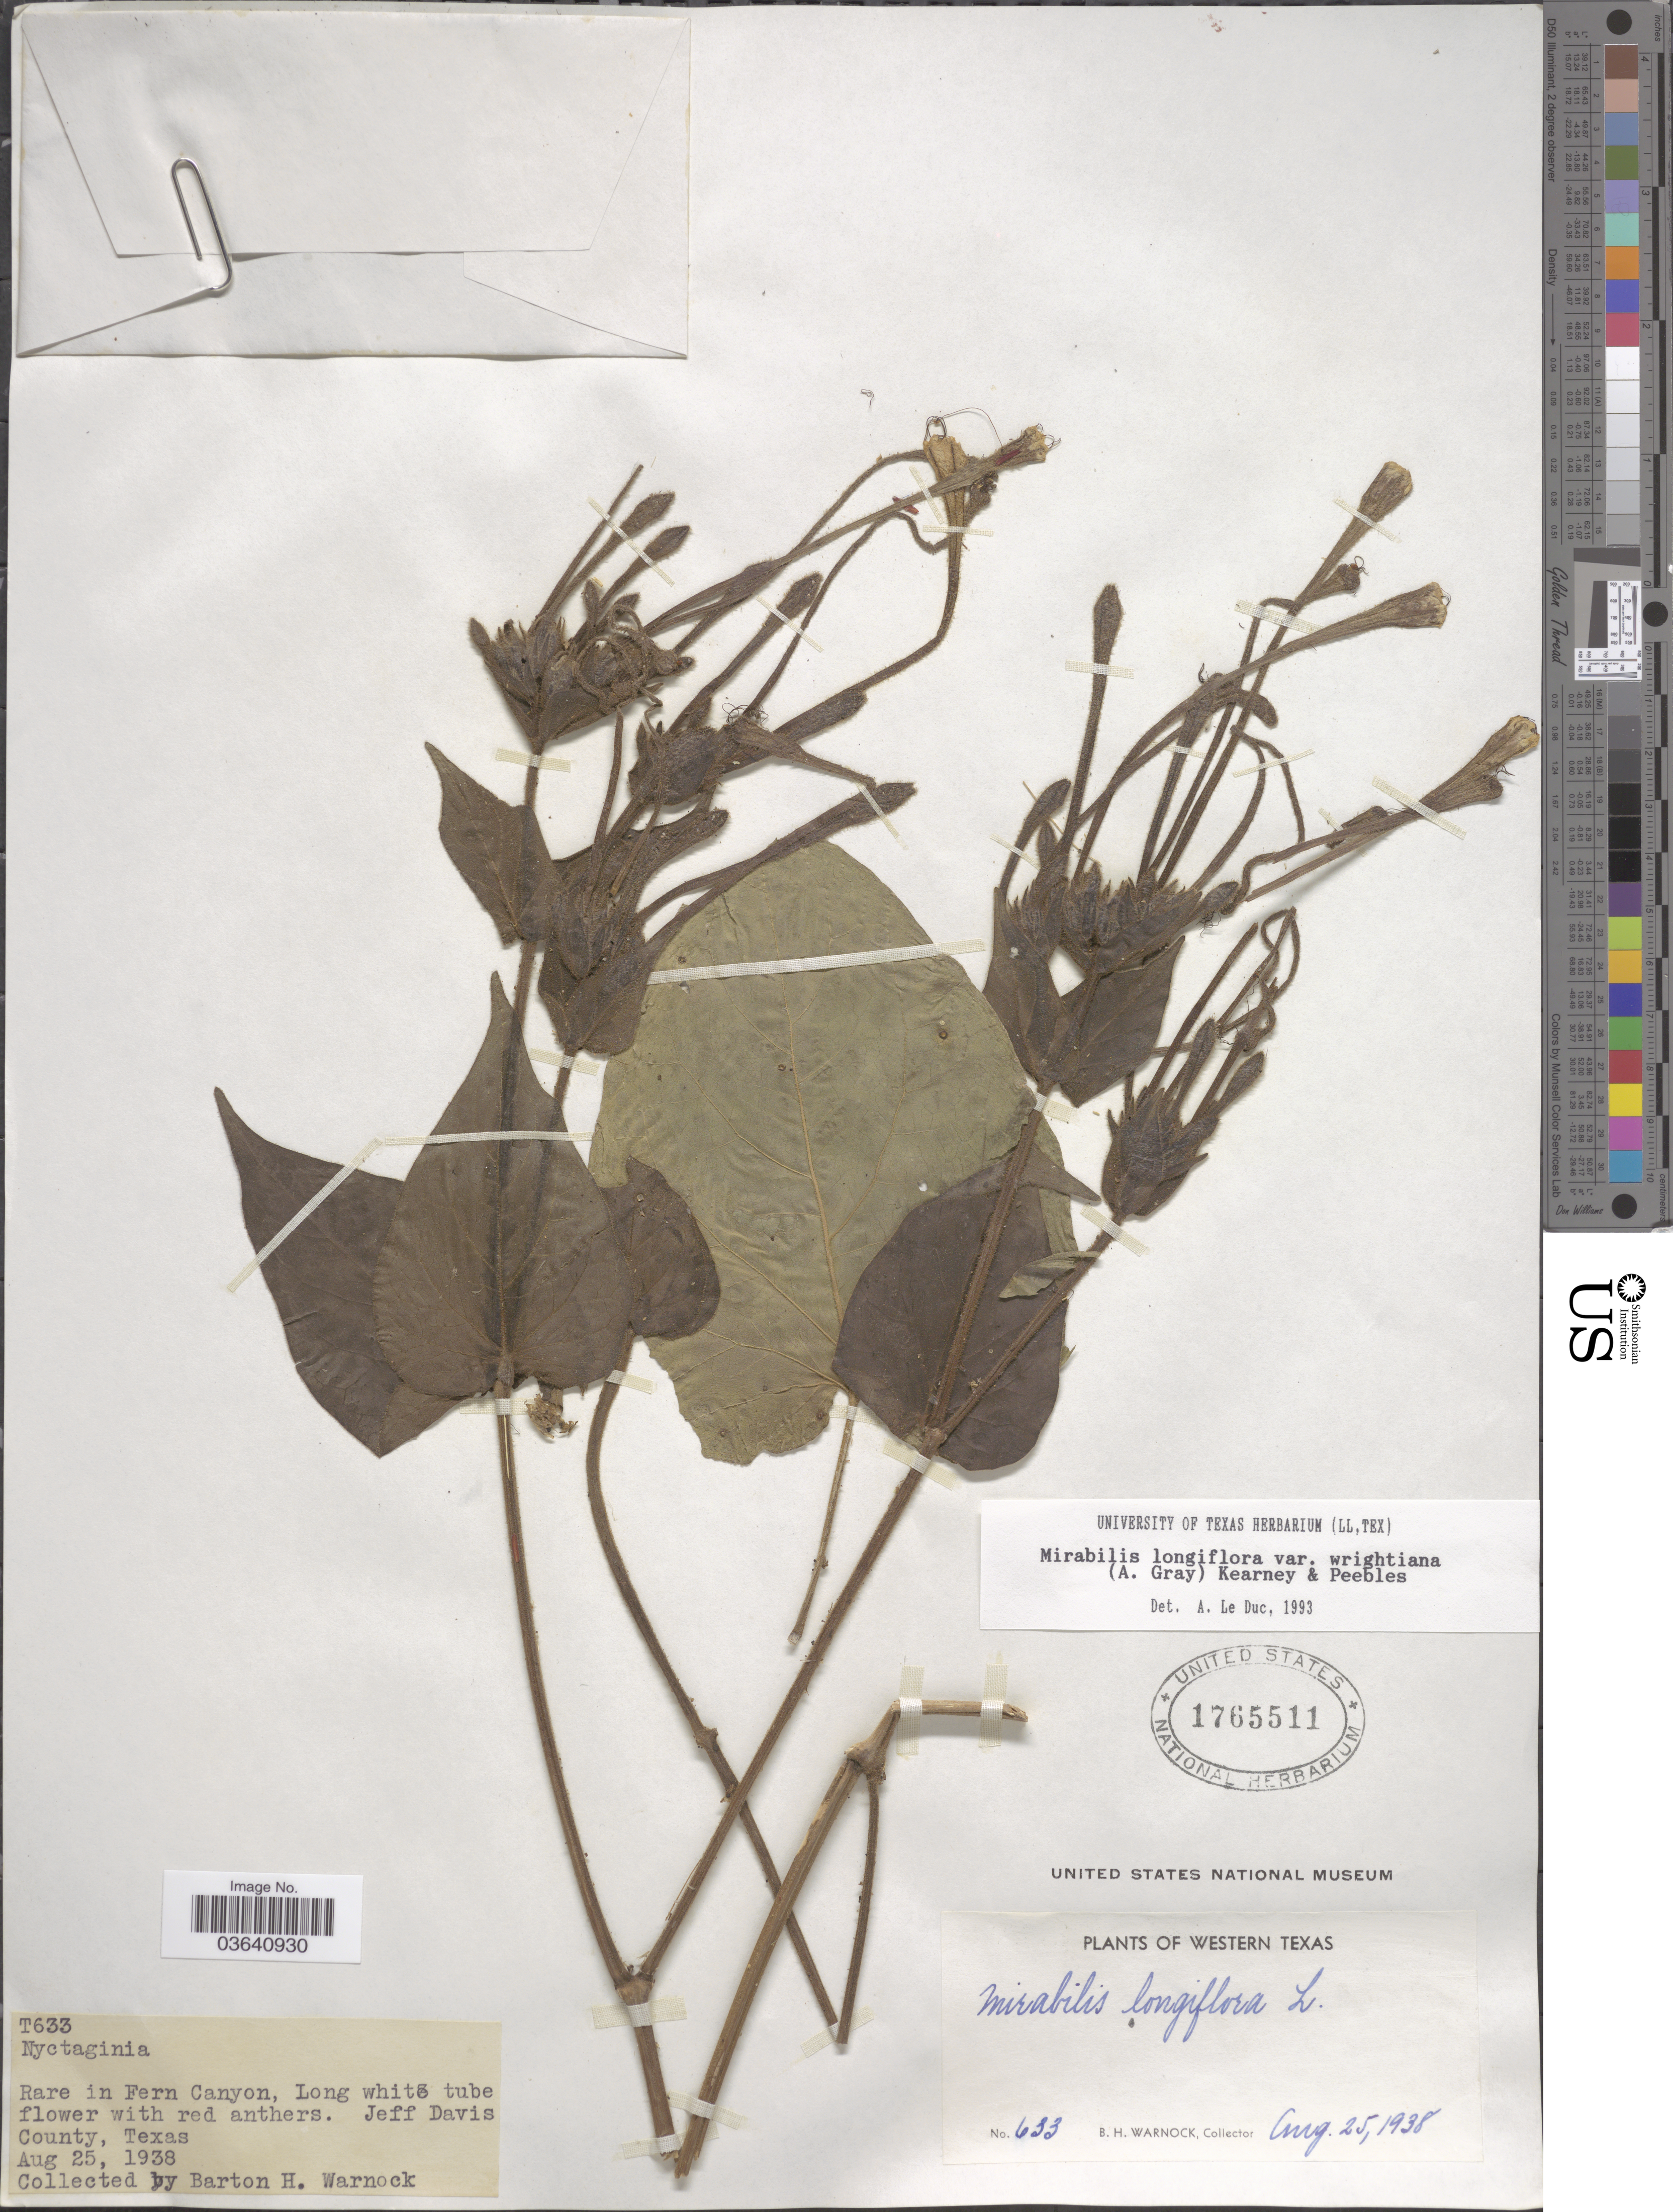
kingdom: Plantae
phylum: Tracheophyta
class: Magnoliopsida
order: Caryophyllales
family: Nyctaginaceae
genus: Mirabilis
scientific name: Mirabilis longiflora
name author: L.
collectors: B. H. Warnock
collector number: T633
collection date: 1938-08-25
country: United States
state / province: Texas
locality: Western Texas. In Fern Canyon, Jeff Davis County.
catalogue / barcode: US 1765511